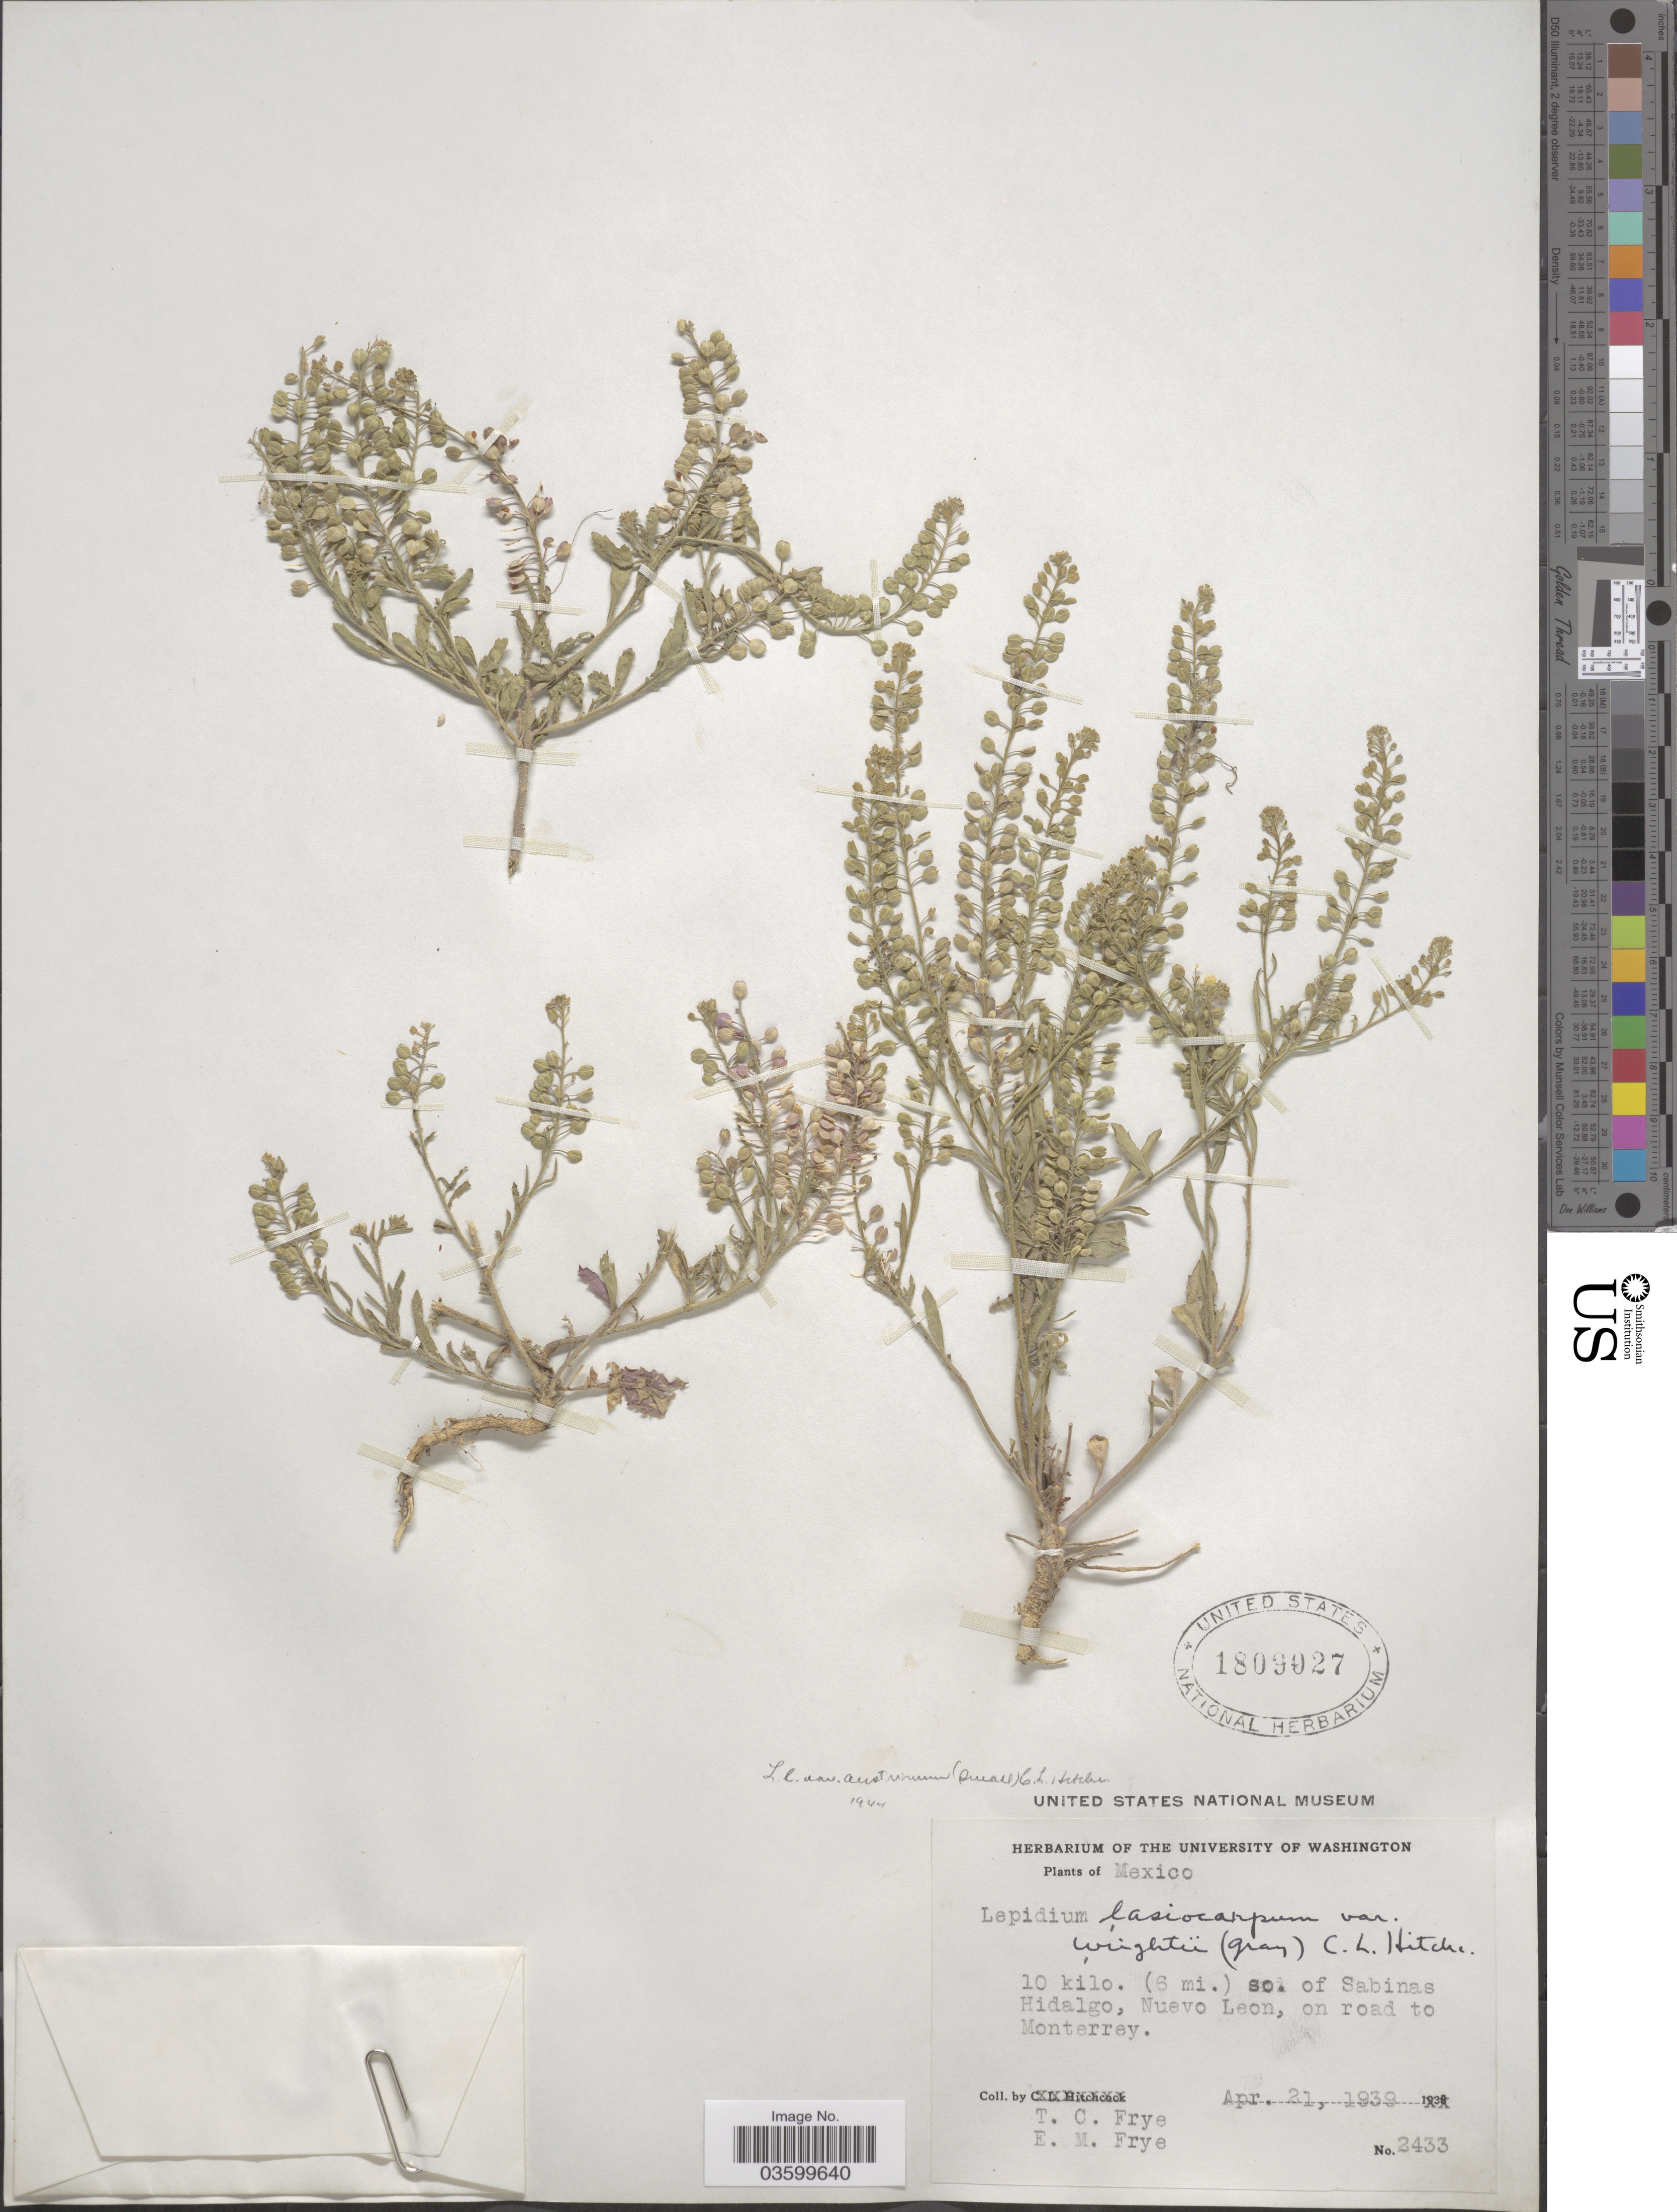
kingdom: Plantae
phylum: Tracheophyta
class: Magnoliopsida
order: Brassicales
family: Brassicaceae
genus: Lepidium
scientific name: Lepidium lasiocarpum var. orbiculare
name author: (Thell.) C.L. Hitchc.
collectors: T. C. Frye & E. Frye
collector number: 2433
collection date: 1939-04-21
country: Mexico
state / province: Nuevo León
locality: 10 kilo. (6 mi.) so. of Sabinas Hidalgo, on road to Monterrey.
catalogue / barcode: US 1809027